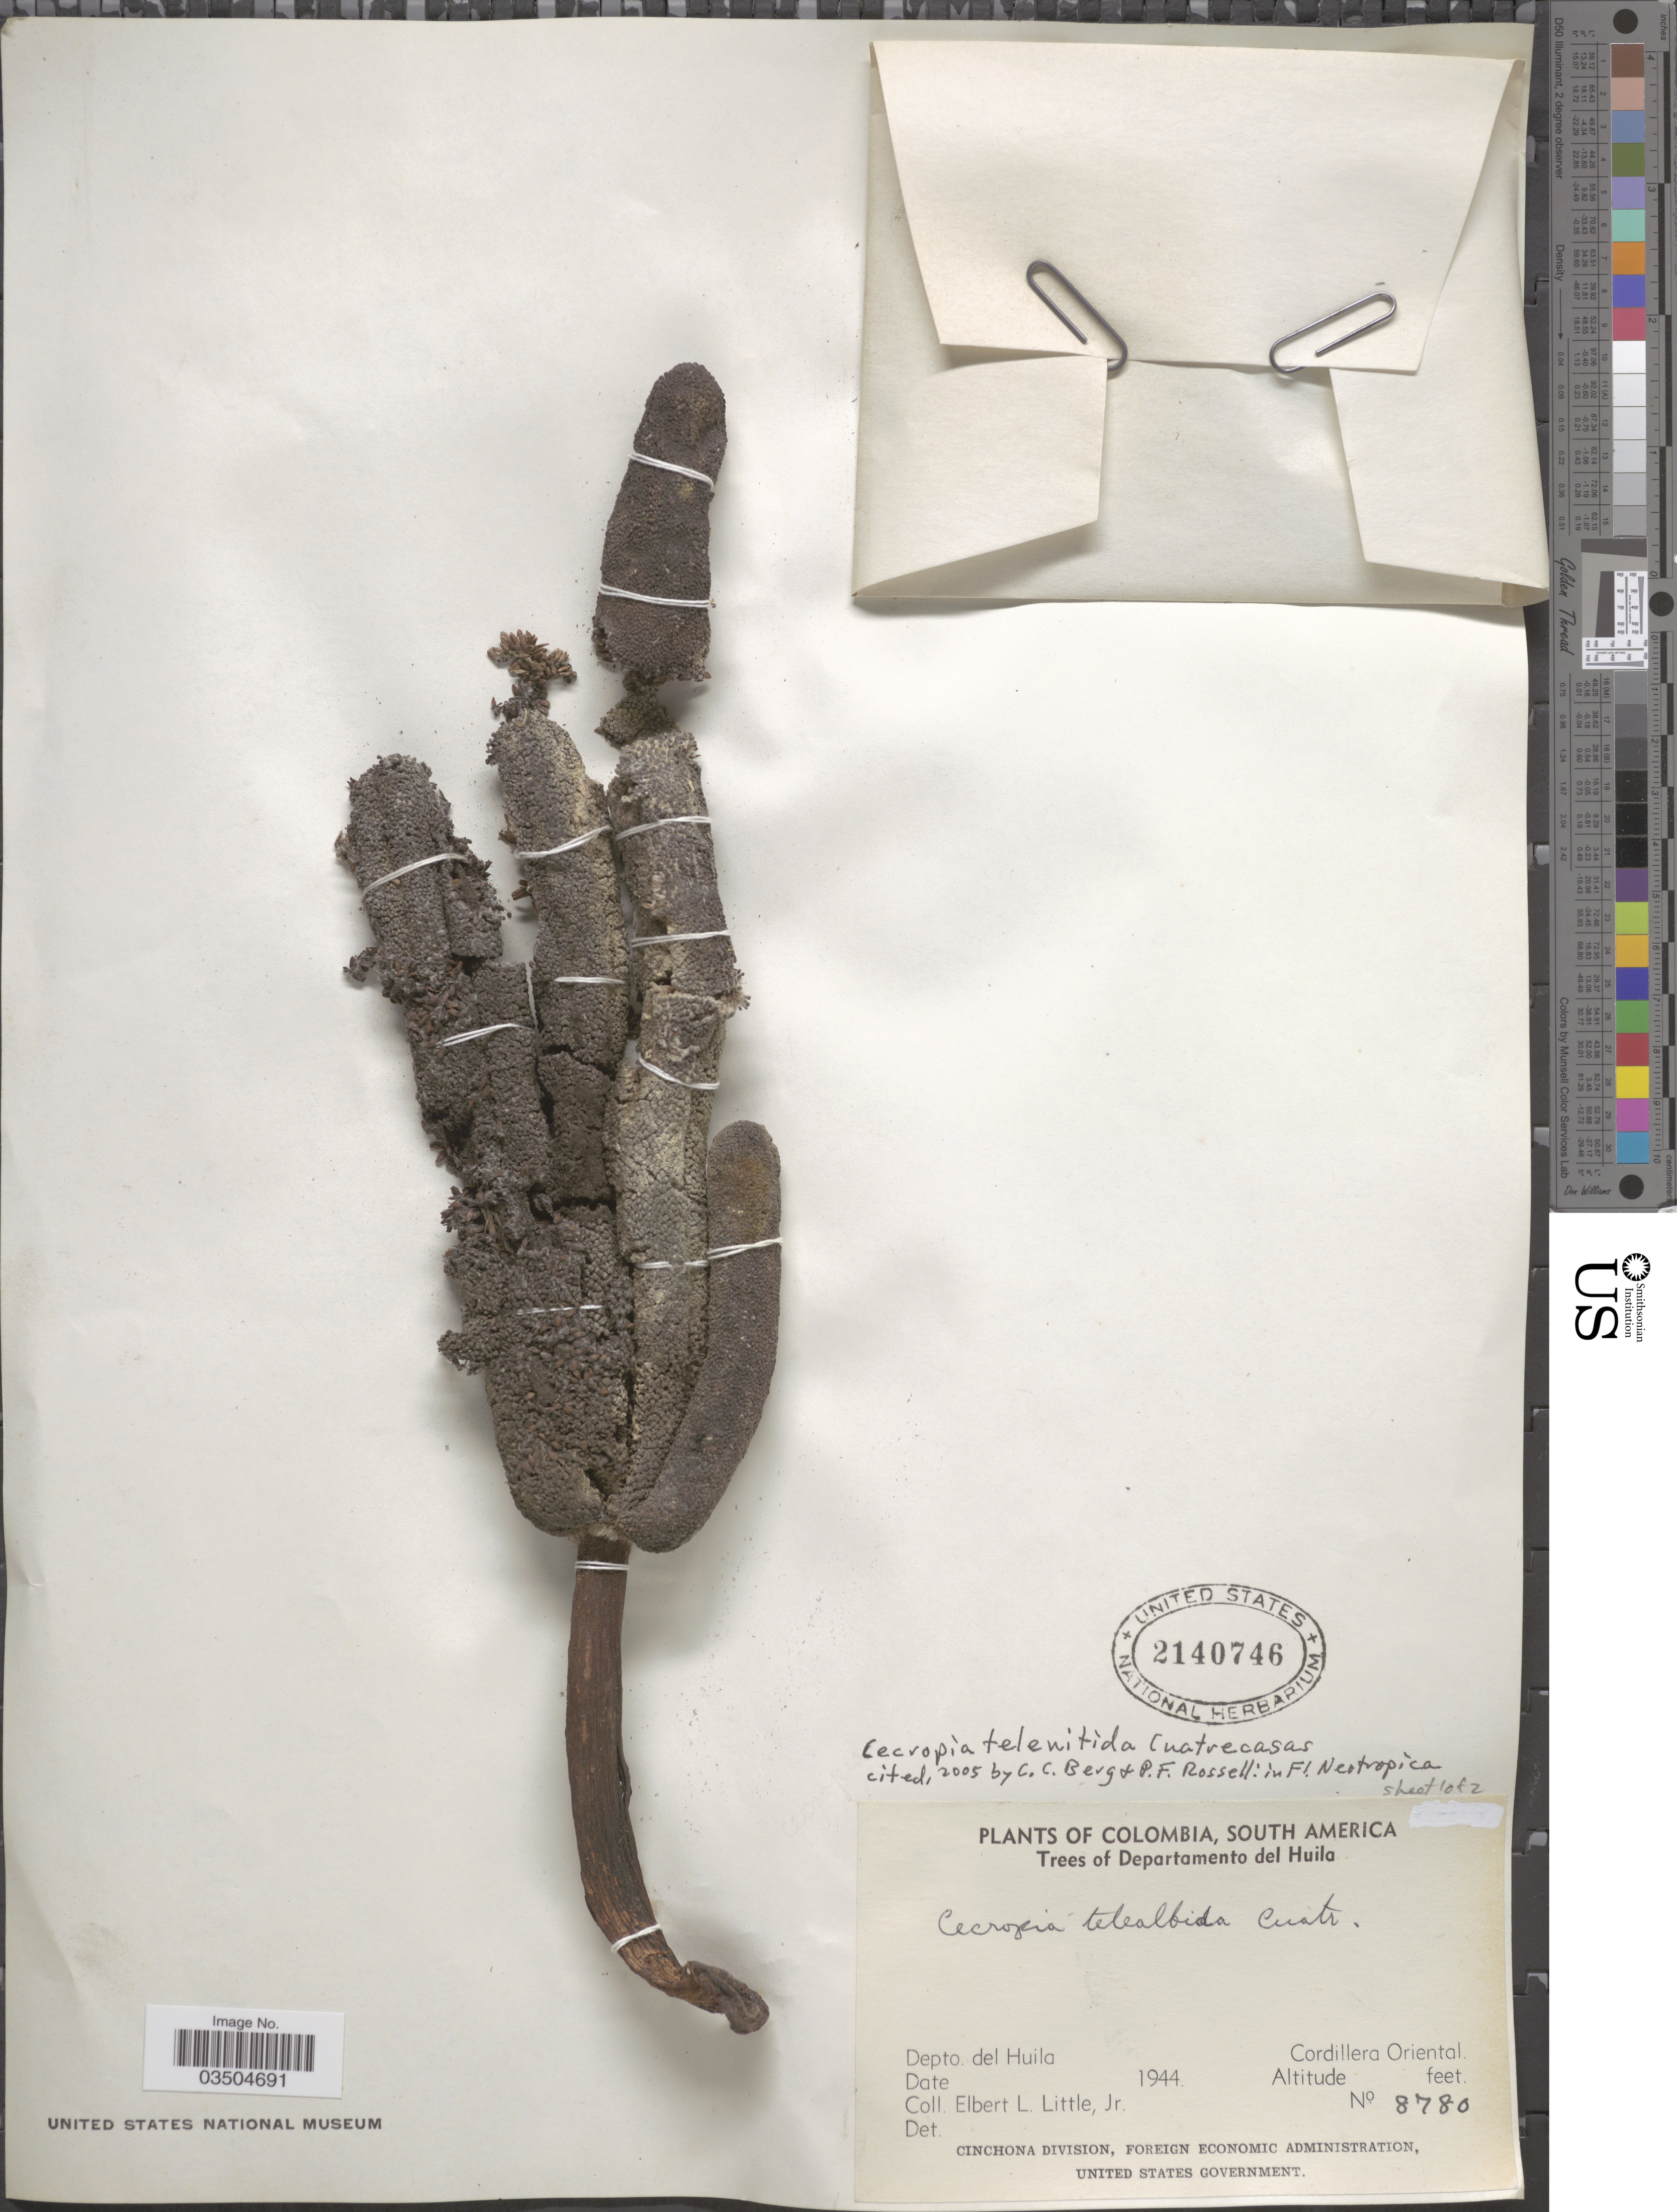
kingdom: Plantae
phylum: Tracheophyta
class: Magnoliopsida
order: Rosales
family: Urticaceae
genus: Cecropia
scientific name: Cecropia telenitida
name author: Cuatrec.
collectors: E. L. Little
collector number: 8780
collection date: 1944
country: Colombia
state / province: Huila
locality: Departamento del Huila. Cordillera Oriental.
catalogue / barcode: US 2140746